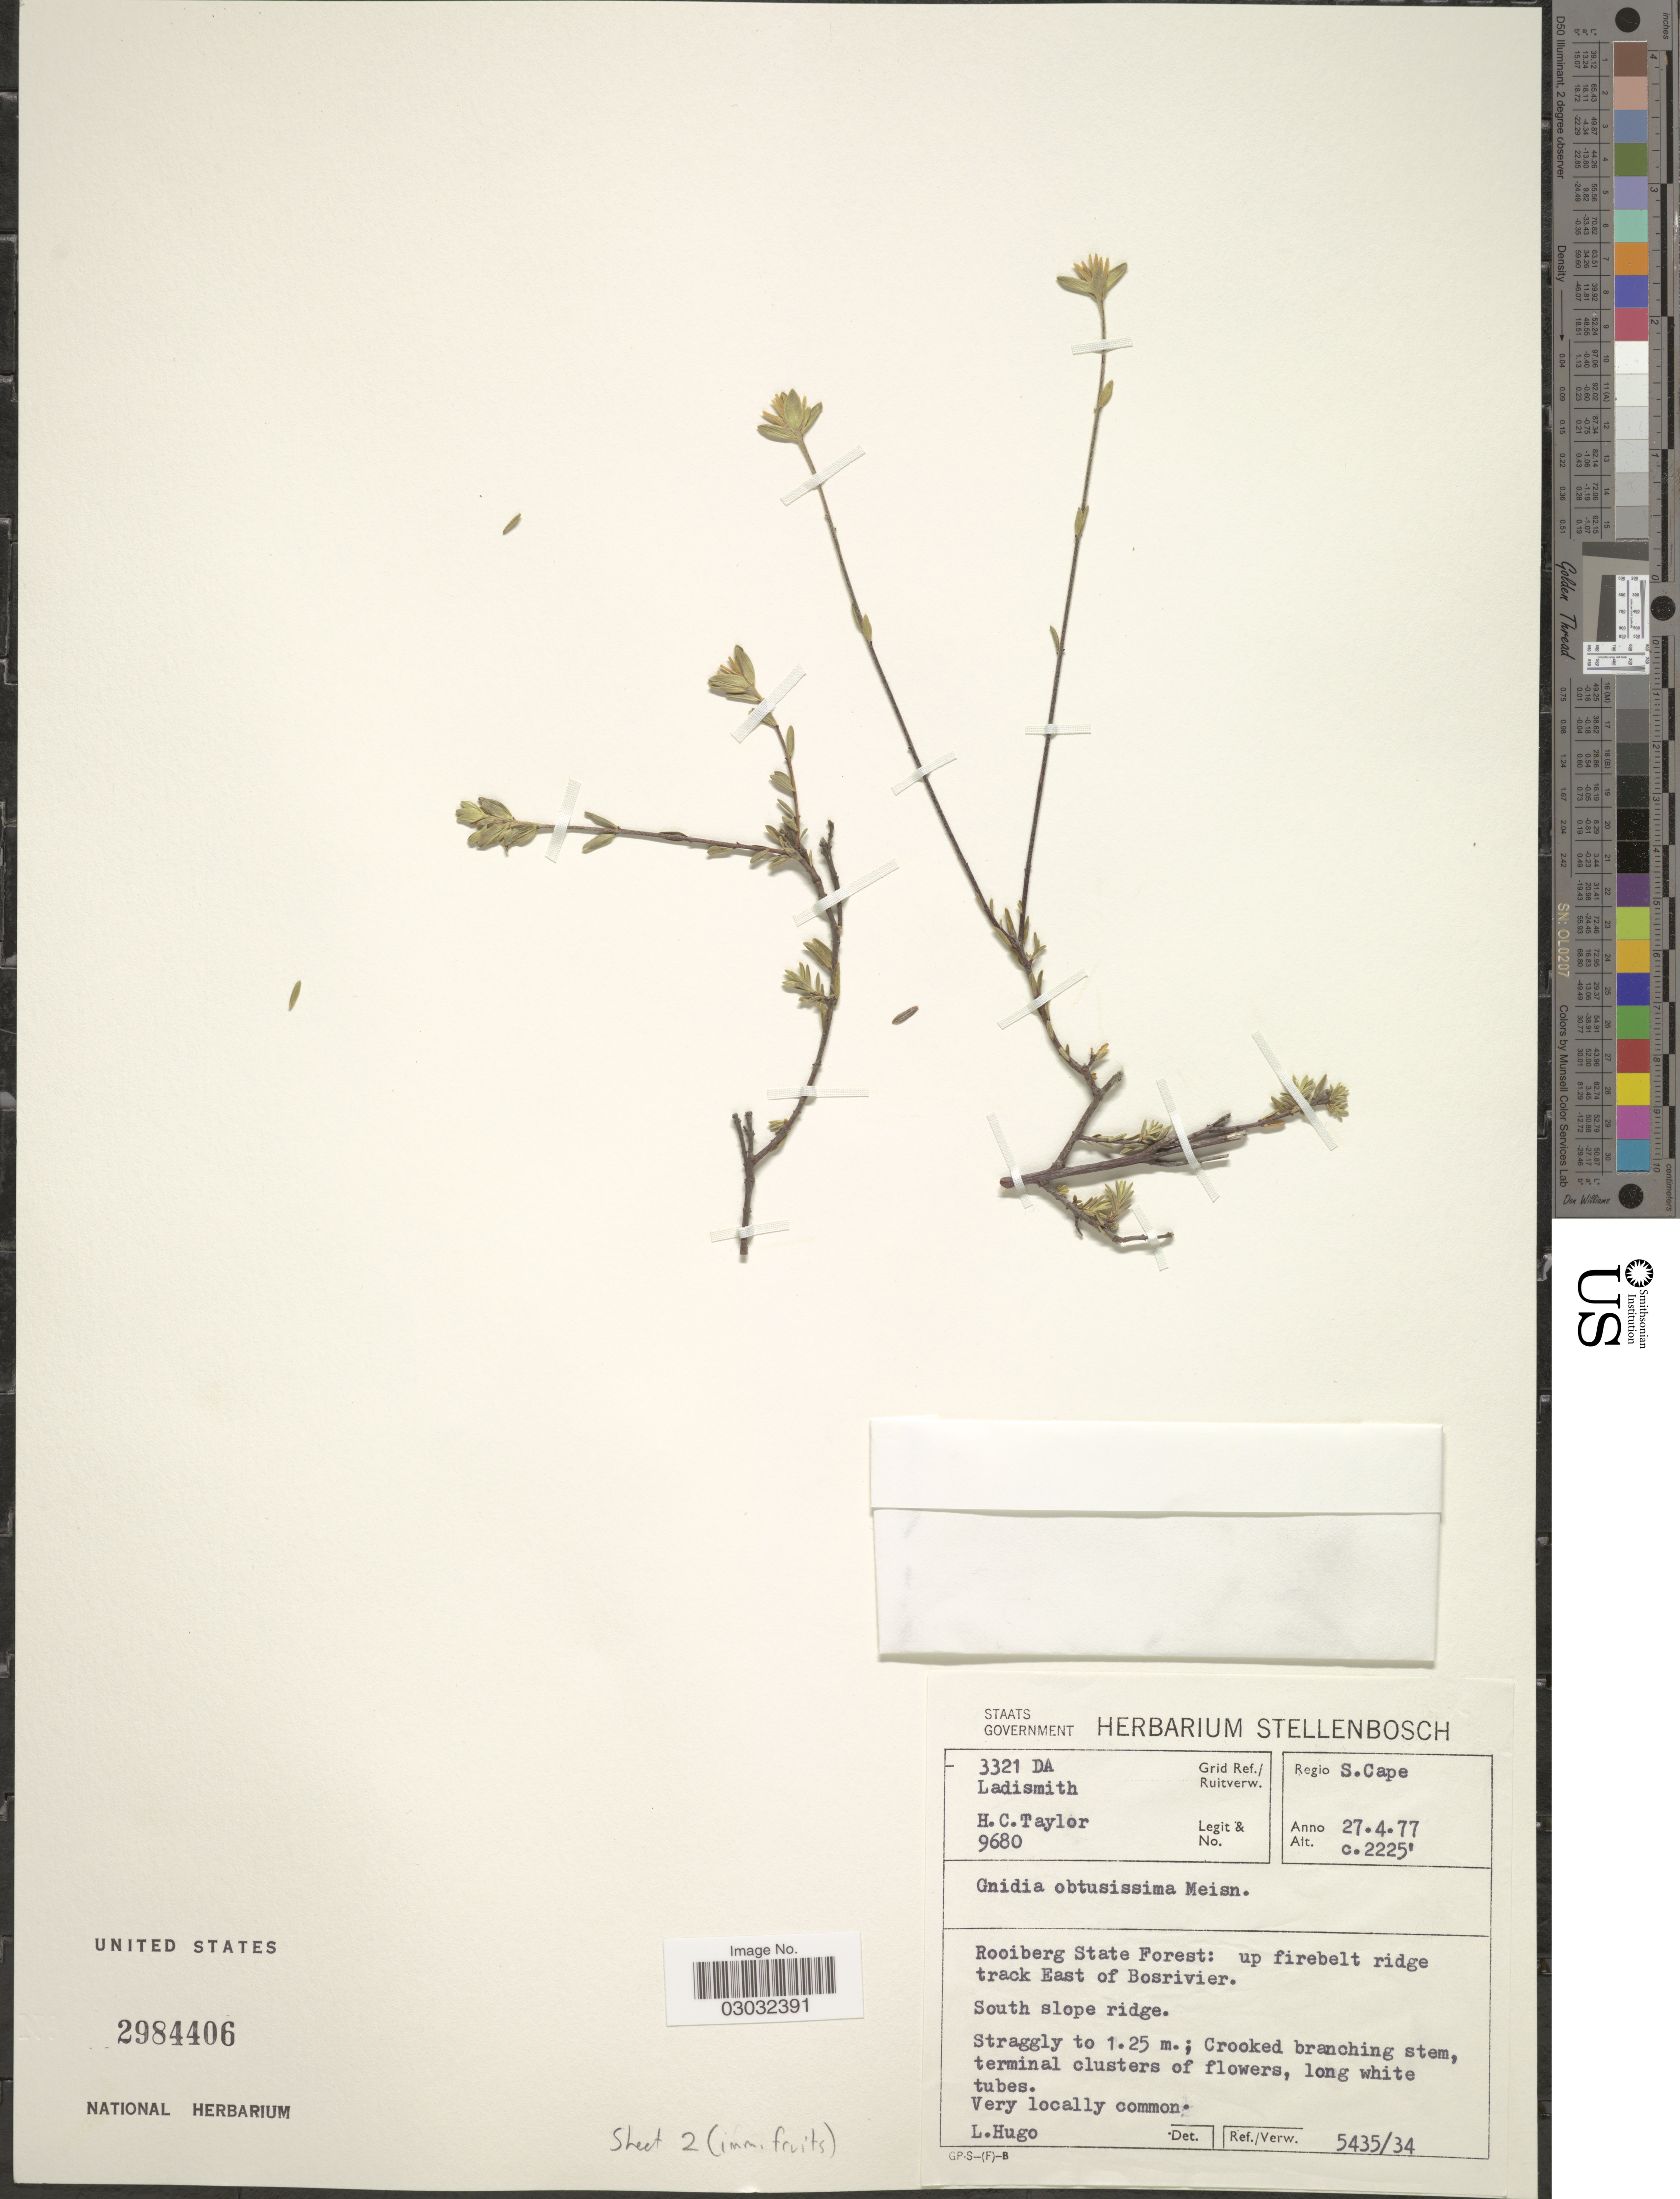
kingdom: Plantae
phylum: Tracheophyta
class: Magnoliopsida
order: Malvales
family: Thymelaeaceae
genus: Gnidia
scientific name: Gnidia obtusissima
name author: Meisn.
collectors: H. Taylor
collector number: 9680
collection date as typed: Transcribed d/m/y: 27/4/77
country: South Africa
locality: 3321 DA Ladismith Grid Ref./ Ruitverw. Regio S. Cape. Rooiberg State Forest: up firebelt ridge track East of Bosrivier.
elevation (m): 678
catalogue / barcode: US 2984406